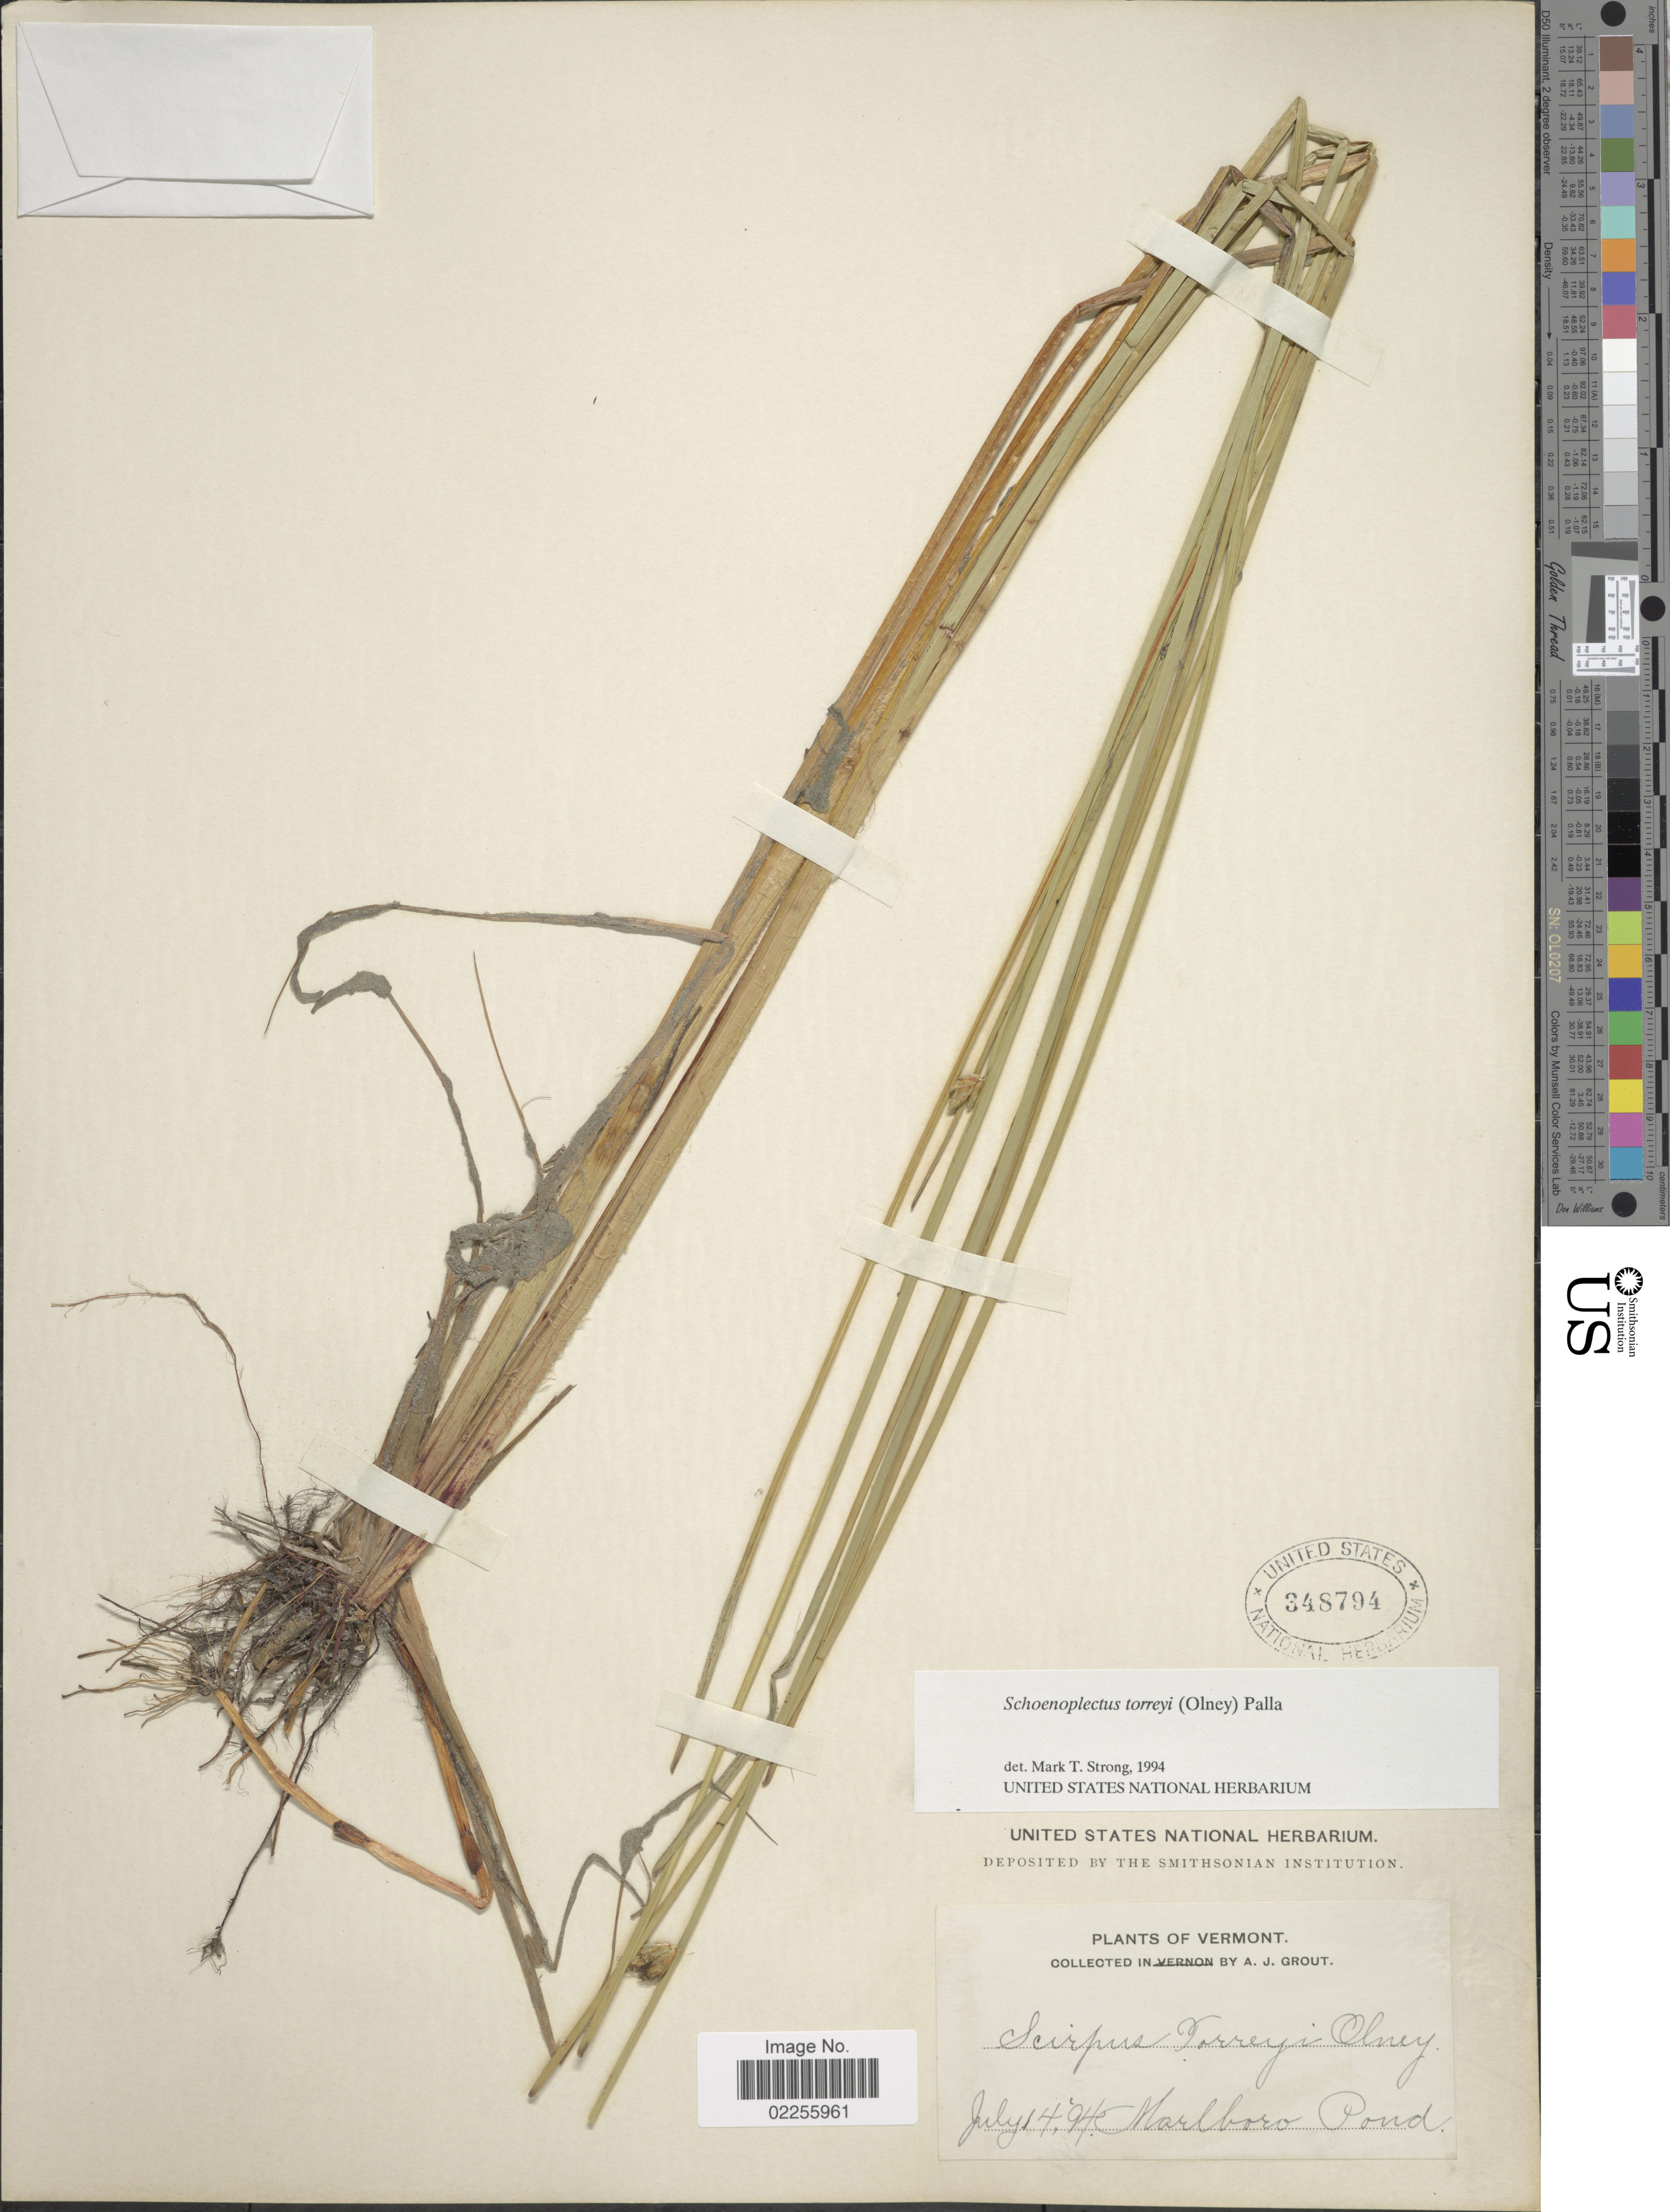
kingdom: Plantae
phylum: Tracheophyta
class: Liliopsida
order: Poales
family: Cyperaceae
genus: Schoenoplectus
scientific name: Schoenoplectus torreyi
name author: (Olney) Palla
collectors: A. J. Grout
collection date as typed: Transcribed d/m/y: 14/7/94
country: United States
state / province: Vermont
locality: Marlboro Pond.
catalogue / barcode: US 348794